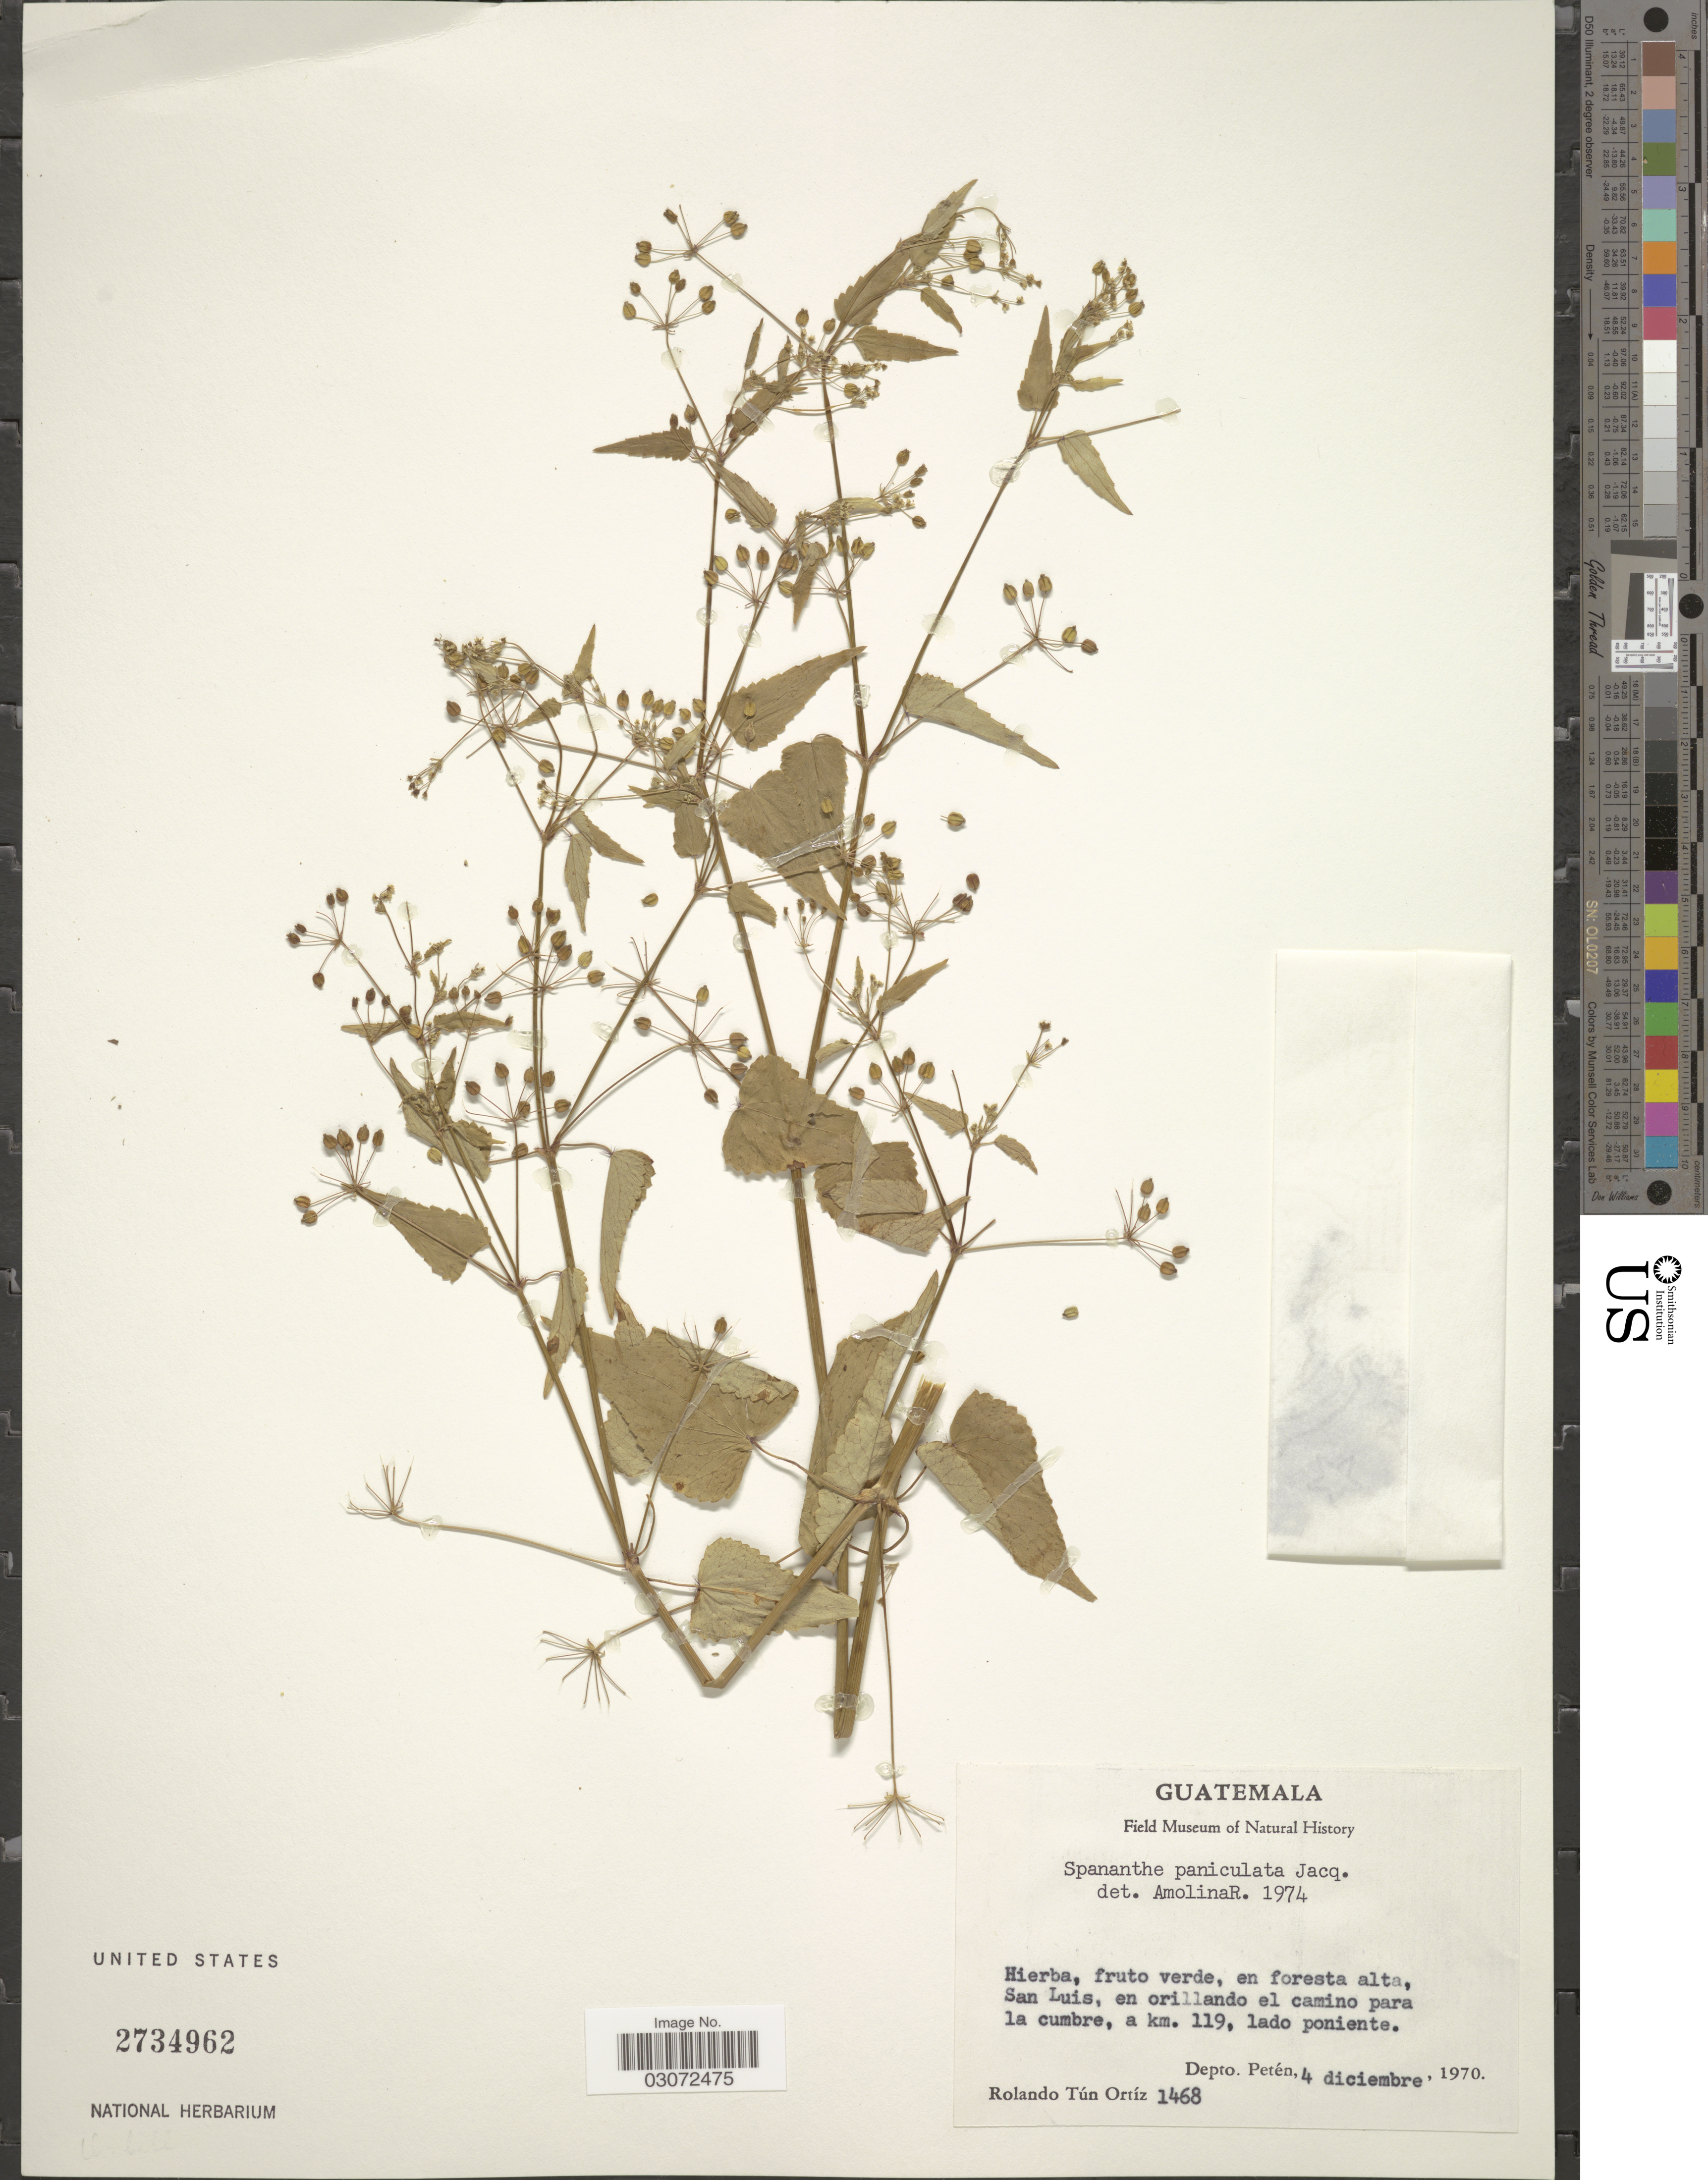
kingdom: Plantae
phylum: Tracheophyta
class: Magnoliopsida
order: Apiales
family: Apiaceae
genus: Spananthe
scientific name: Spananthe paniculata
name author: Jacq.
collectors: R. Tún Ortíz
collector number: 1468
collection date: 1970-12-04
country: Guatemala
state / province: El Petén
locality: San Luis, en orillando el camino para la cumbre, a km. 119, lado poniente. Depto. Petén.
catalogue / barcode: US 2734962